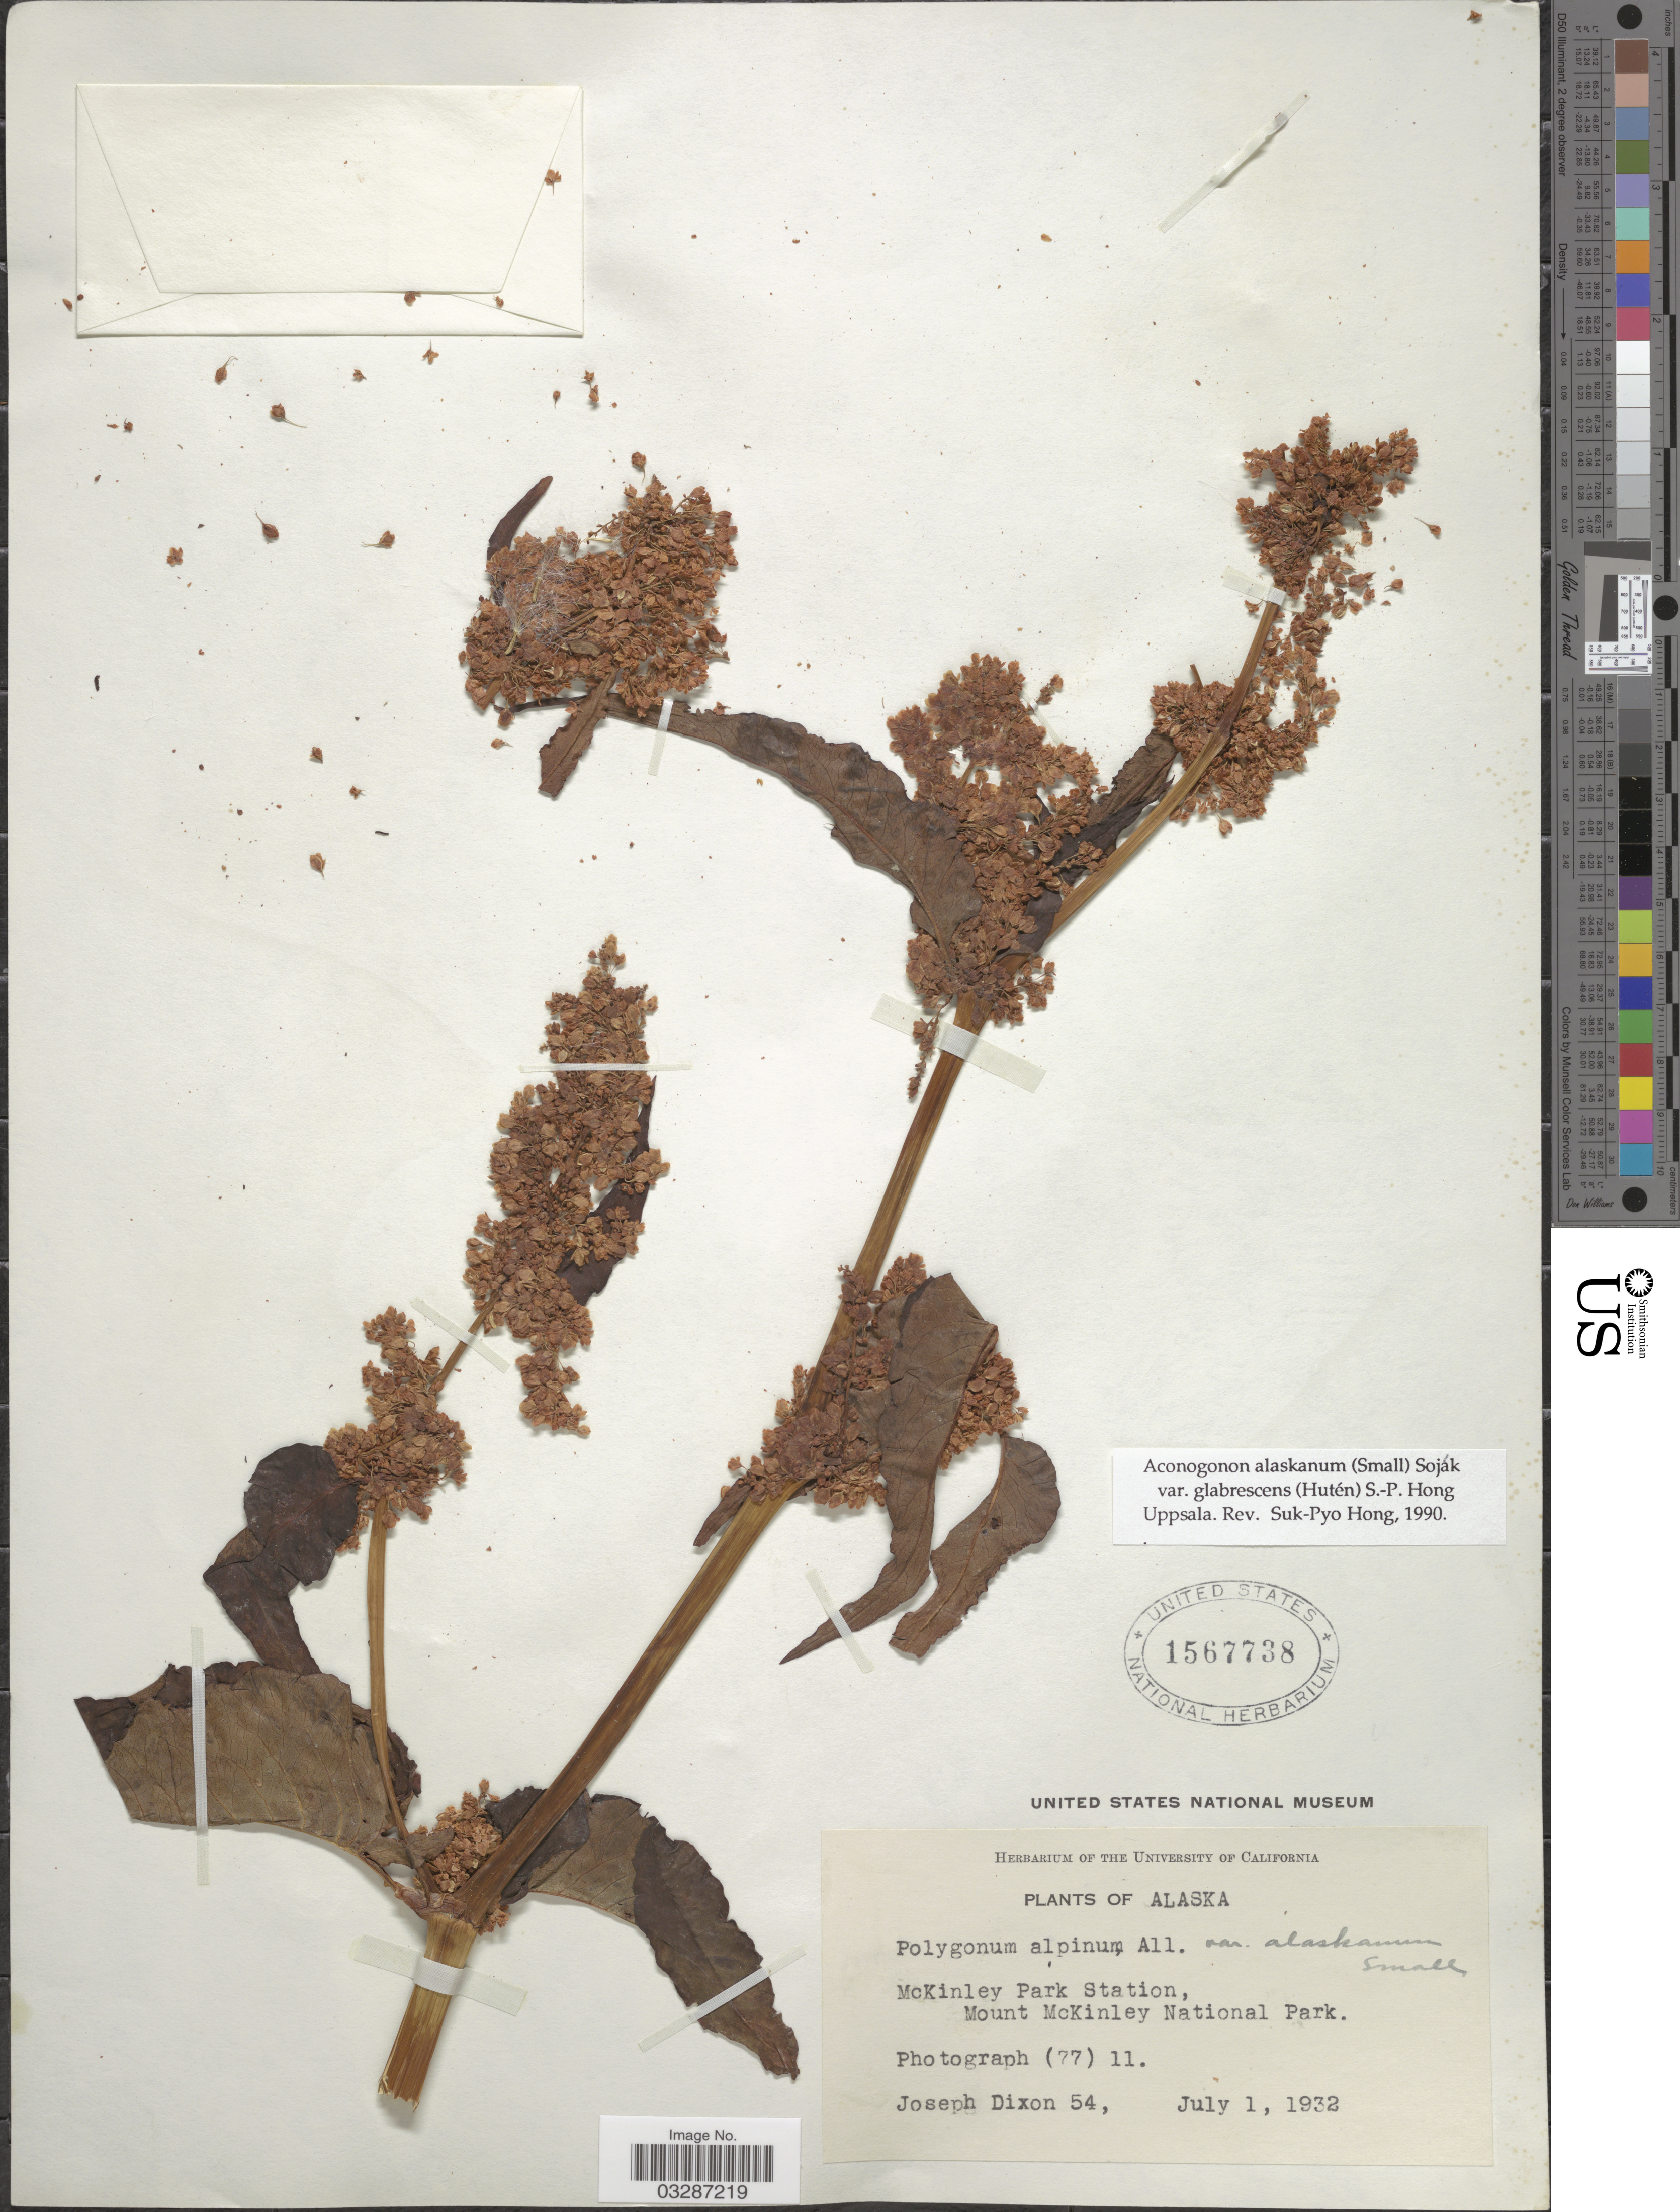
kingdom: Plantae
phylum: Tracheophyta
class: Magnoliopsida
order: Caryophyllales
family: Polygonaceae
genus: Koenigia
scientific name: Koenigia alaskana var. glabrescens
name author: (Hultén) T.M. Schust. & Reveal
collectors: J. Dixon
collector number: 54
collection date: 1932-07-01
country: United States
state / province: Alaska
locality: McKinley Park Station, Mount McKinley National Park.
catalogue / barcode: US 1567738